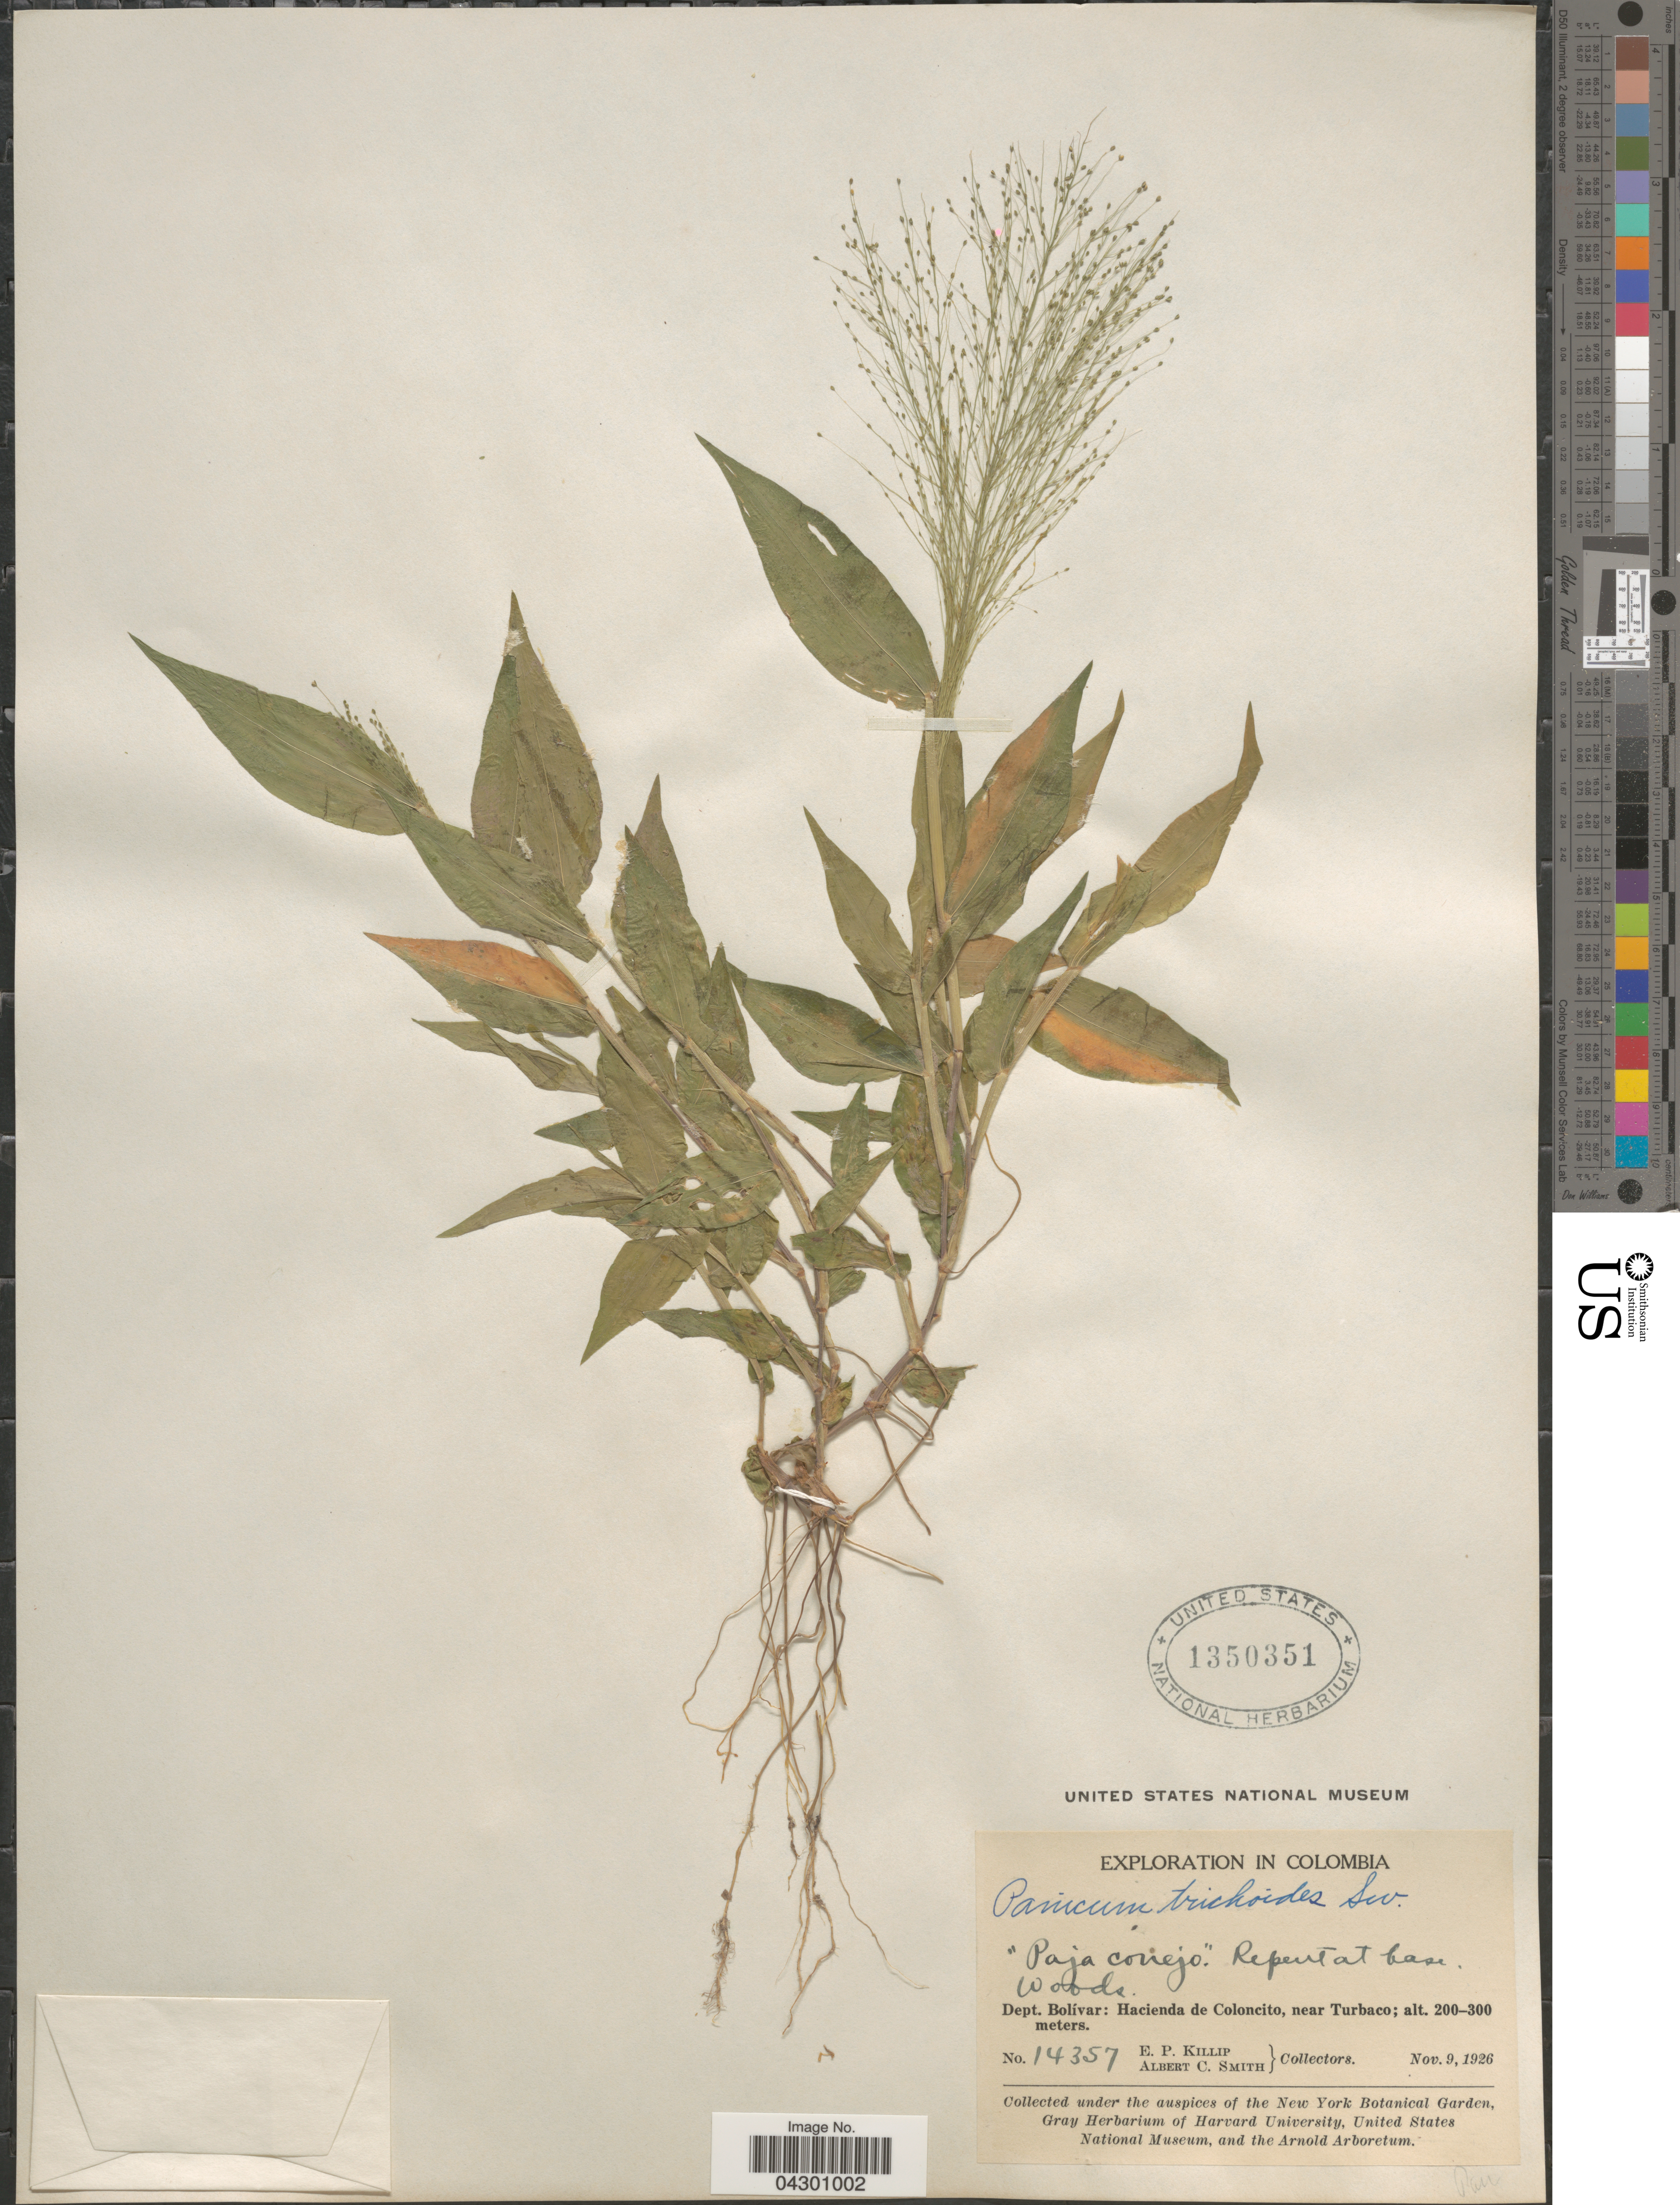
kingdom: Plantae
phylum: Tracheophyta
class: Liliopsida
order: Poales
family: Poaceae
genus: Panicum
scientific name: Panicum trichoides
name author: Sw.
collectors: E. P. Killip & A. C. Smith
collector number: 14357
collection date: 1926-11-09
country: Colombia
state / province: Bolívar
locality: Exploration in Colombia. Dept. Bolívar: Hacienda de Coloncito, near Turbaco.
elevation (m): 200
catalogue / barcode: US 1350351